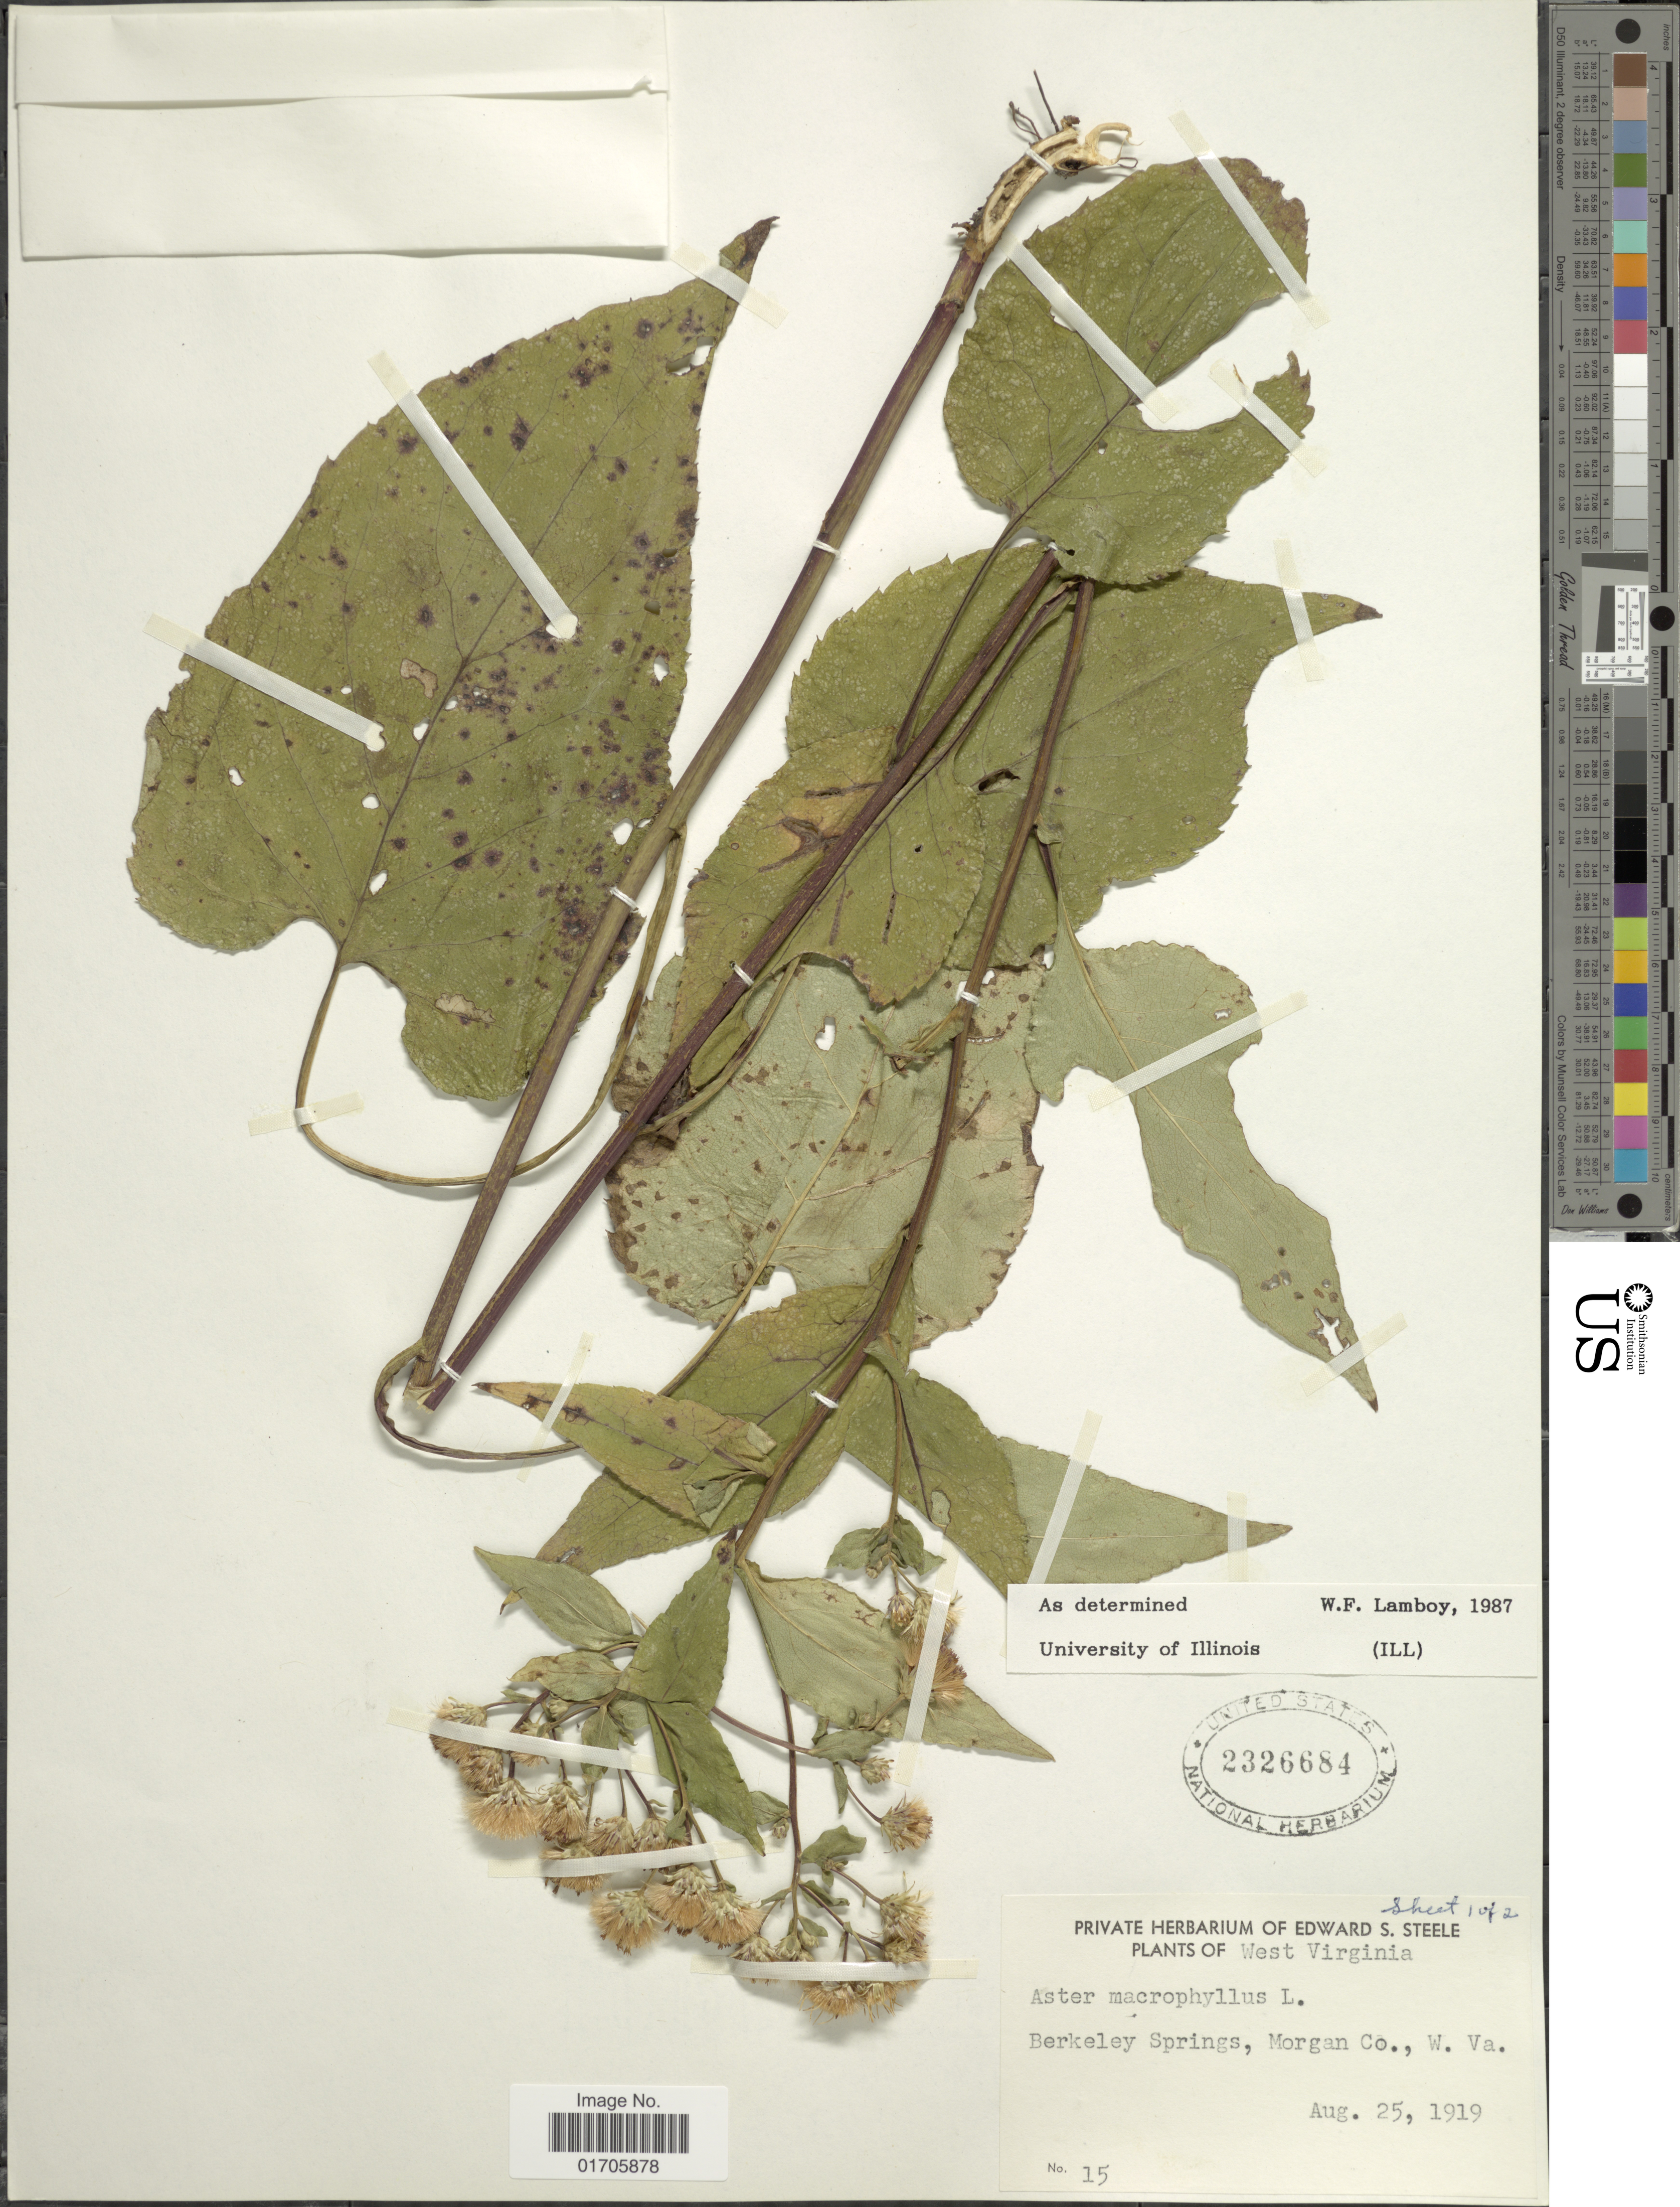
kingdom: Plantae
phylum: Tracheophyta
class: Magnoliopsida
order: Asterales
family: Asteraceae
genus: Eurybia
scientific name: Eurybia macrophylla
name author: (L.) Cass.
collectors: ex herb. Edward S. Steele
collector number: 15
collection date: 1919-08-25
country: United States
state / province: West Virginia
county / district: Morgan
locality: West Virginia. Berkeley Springs, Morgan Co., W. Va.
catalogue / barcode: US 2326684